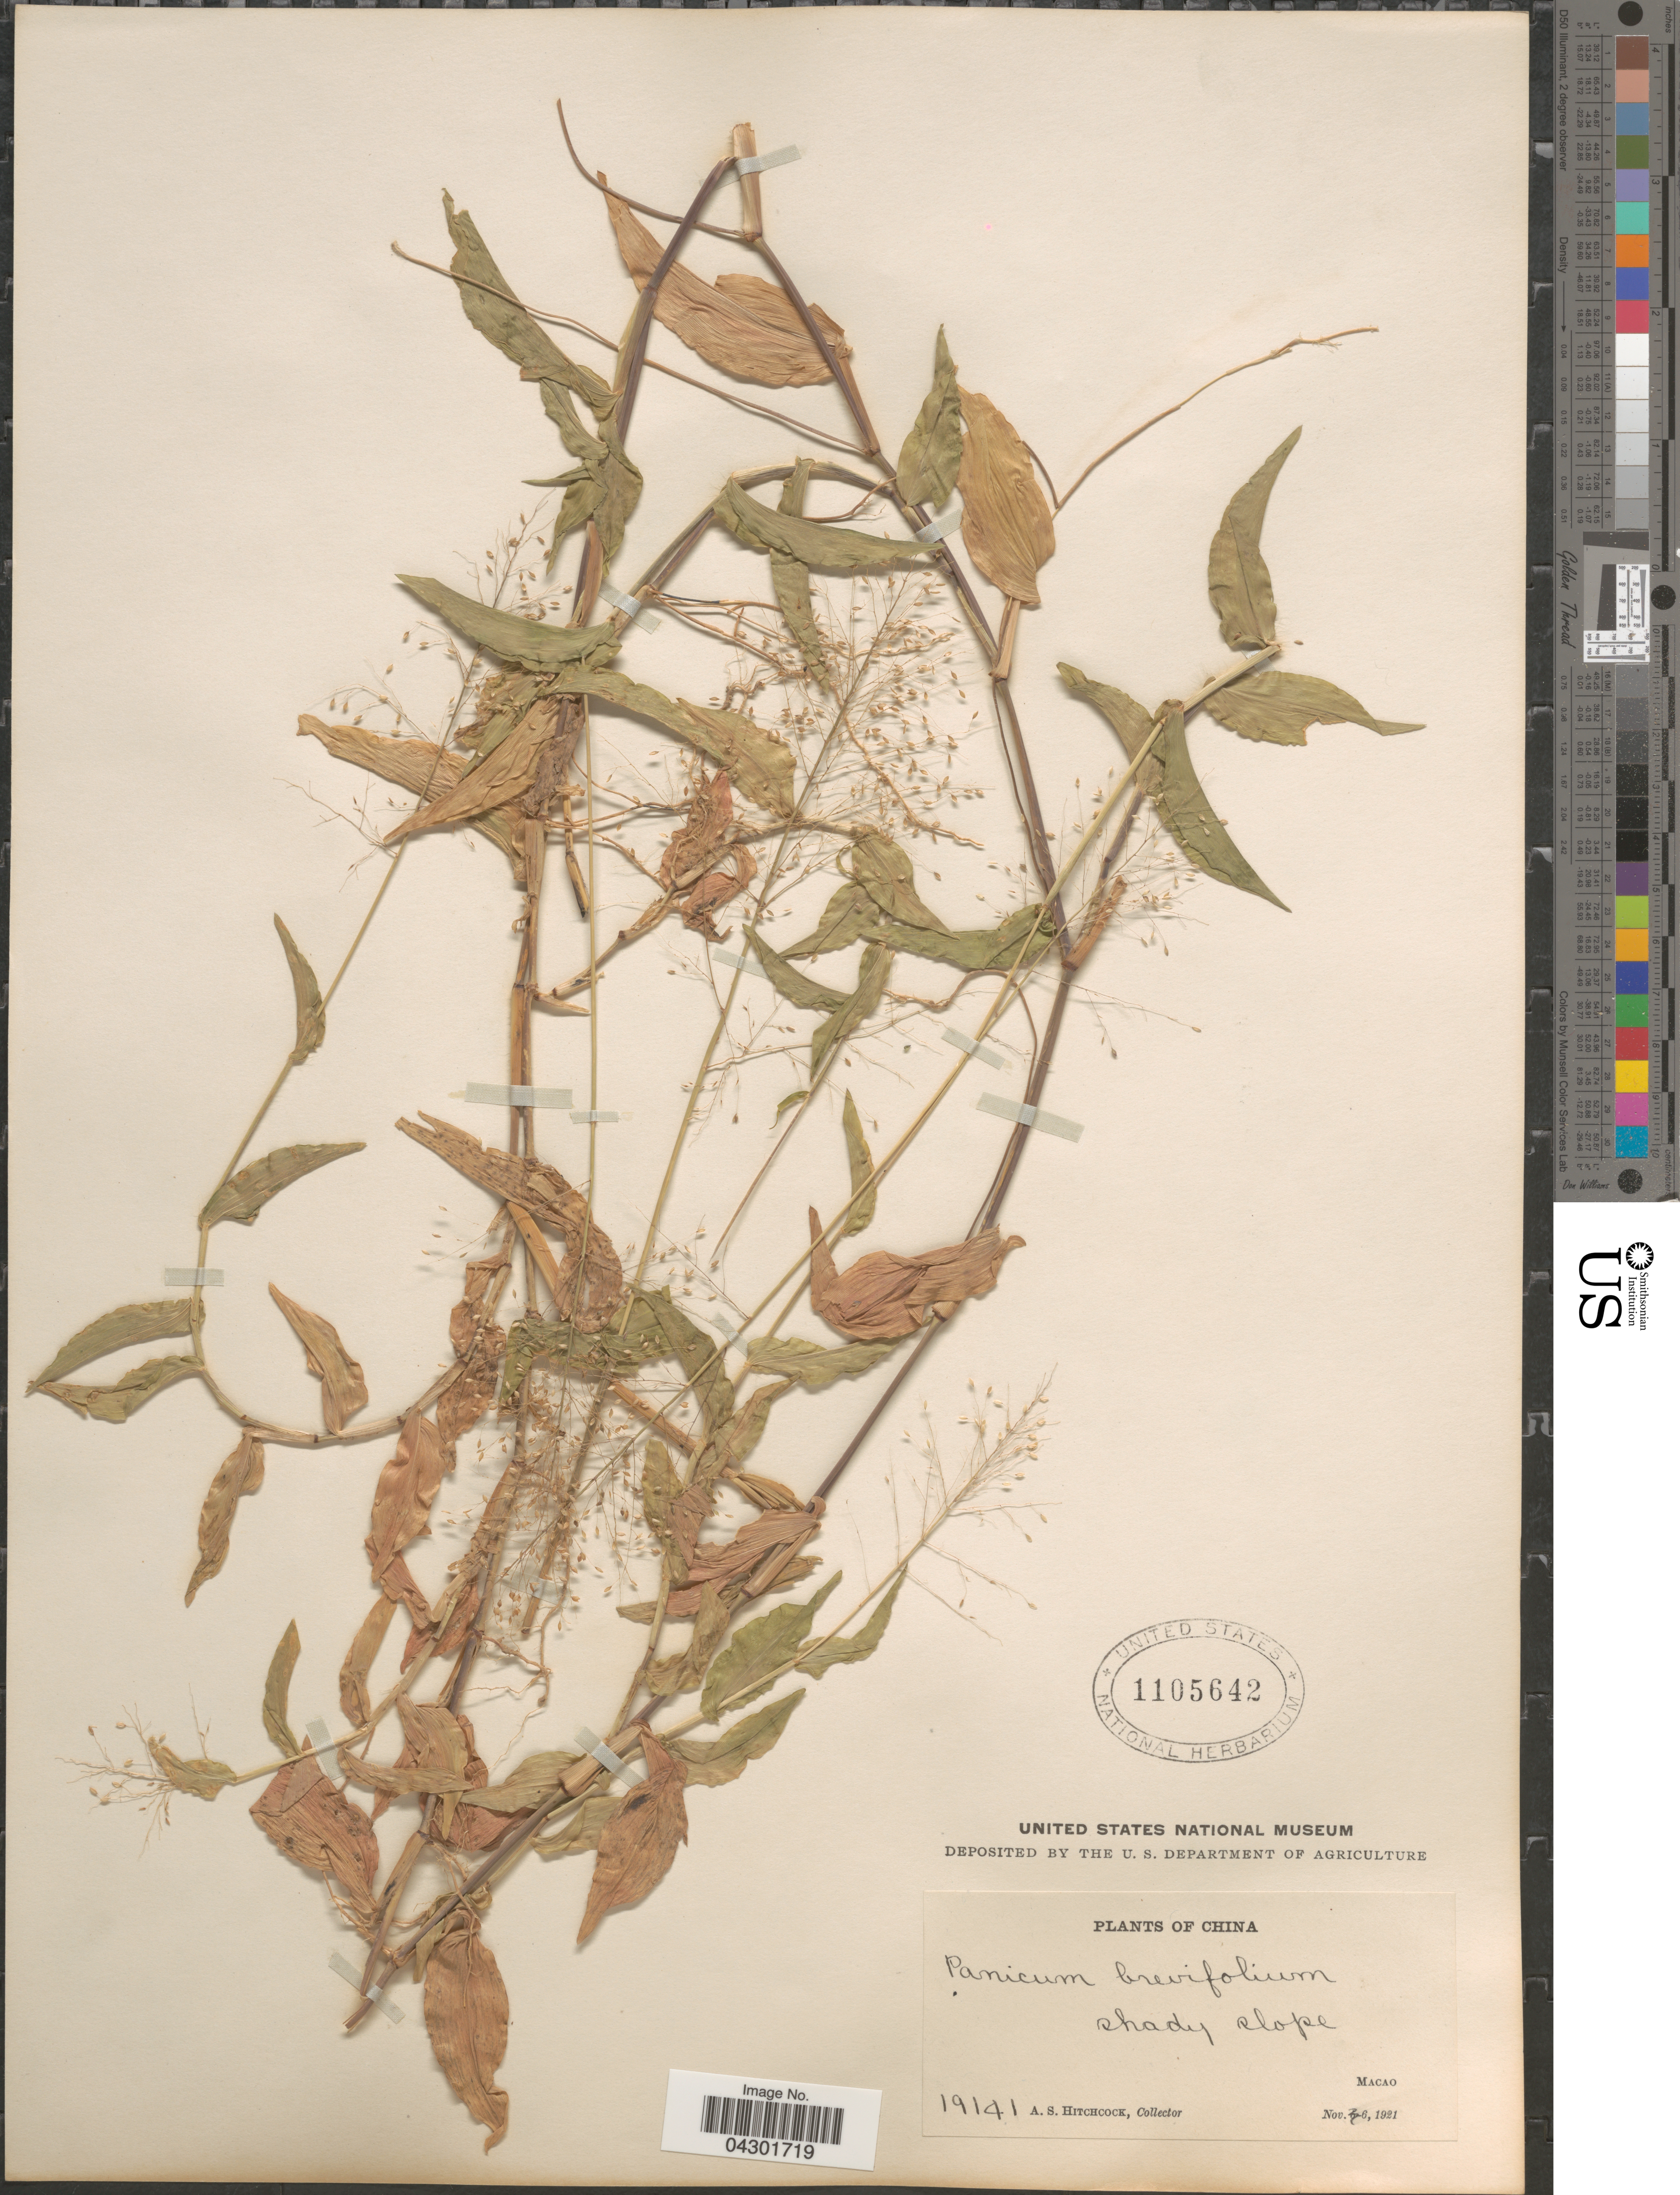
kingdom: Plantae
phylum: Tracheophyta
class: Liliopsida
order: Poales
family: Poaceae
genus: Panicum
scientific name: Panicum brevifolium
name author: L.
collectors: A. S. Hitchcock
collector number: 19141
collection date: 1921-11-06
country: China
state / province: Macau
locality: Shady slope. Macao.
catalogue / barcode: US 1105642